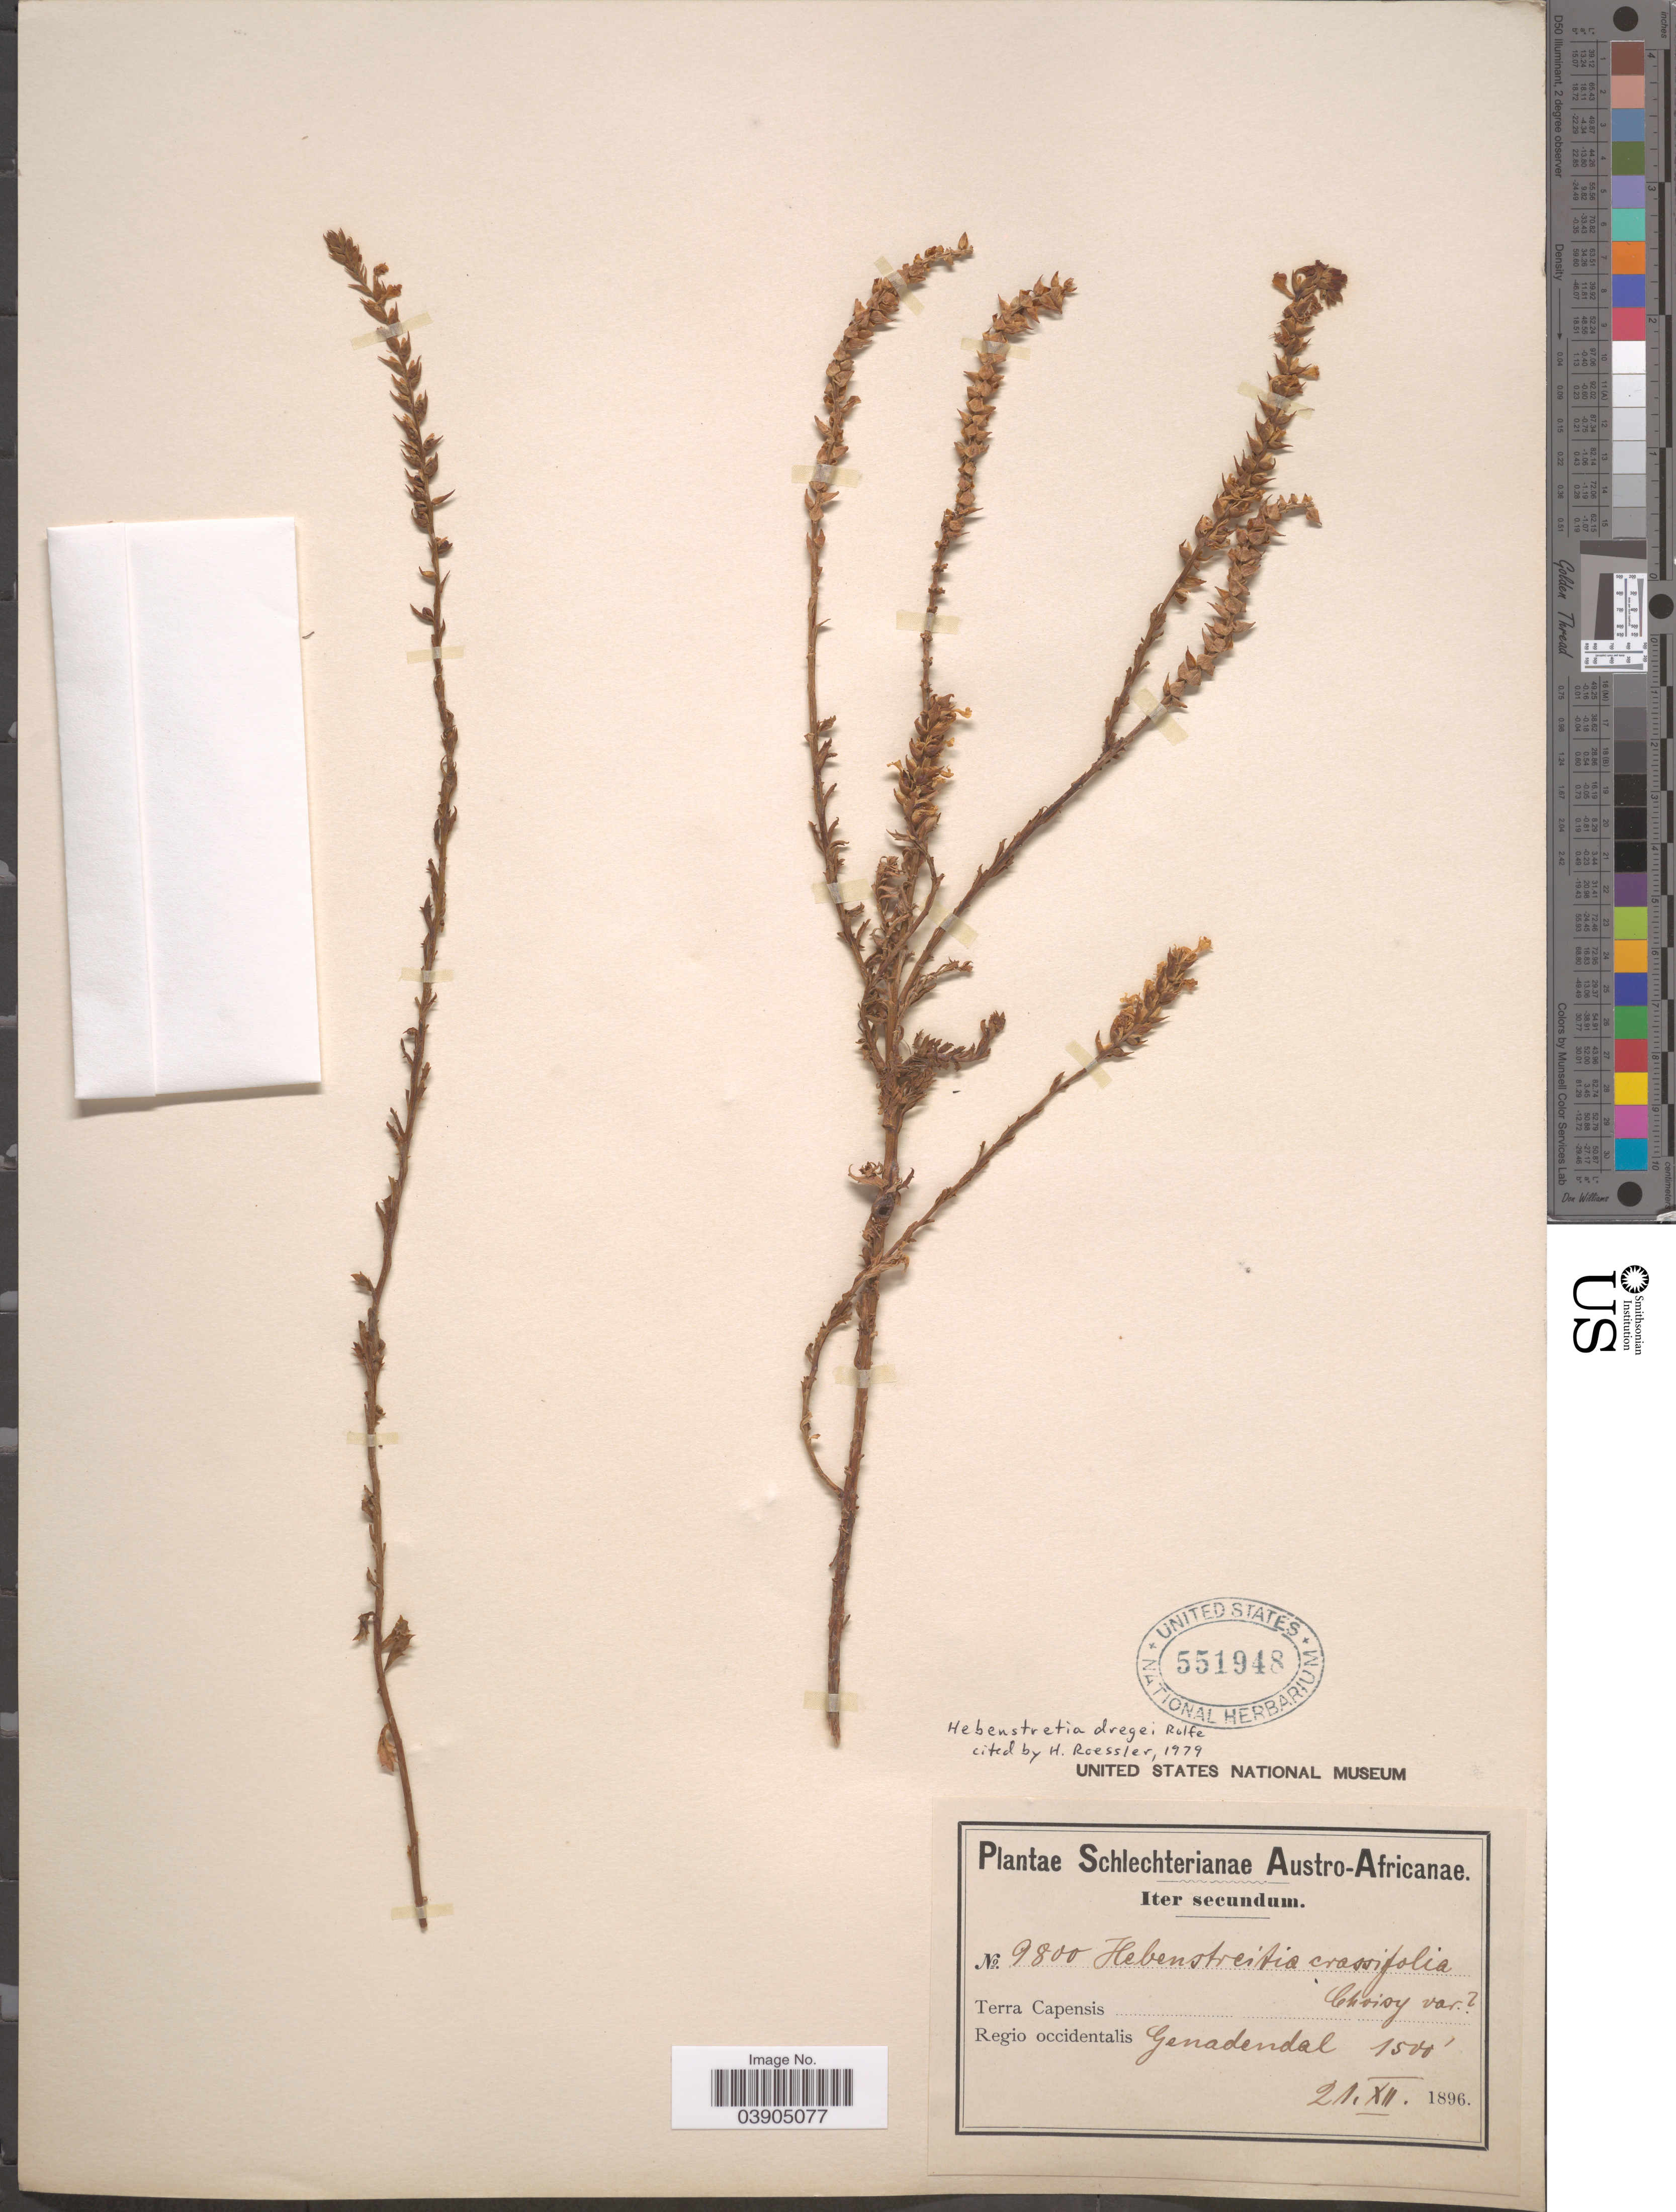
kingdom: Plantae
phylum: Tracheophyta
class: Magnoliopsida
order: Lamiales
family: Scrophulariaceae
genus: Hebenstretia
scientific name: Hebenstretia dregei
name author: Rolfe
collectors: Schlechter, --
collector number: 9800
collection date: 1896-12-21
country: South Africa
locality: Austro-Africanae. Terra Capensis. Regio occidentalis. Genadendal.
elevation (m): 457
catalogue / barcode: US 551948